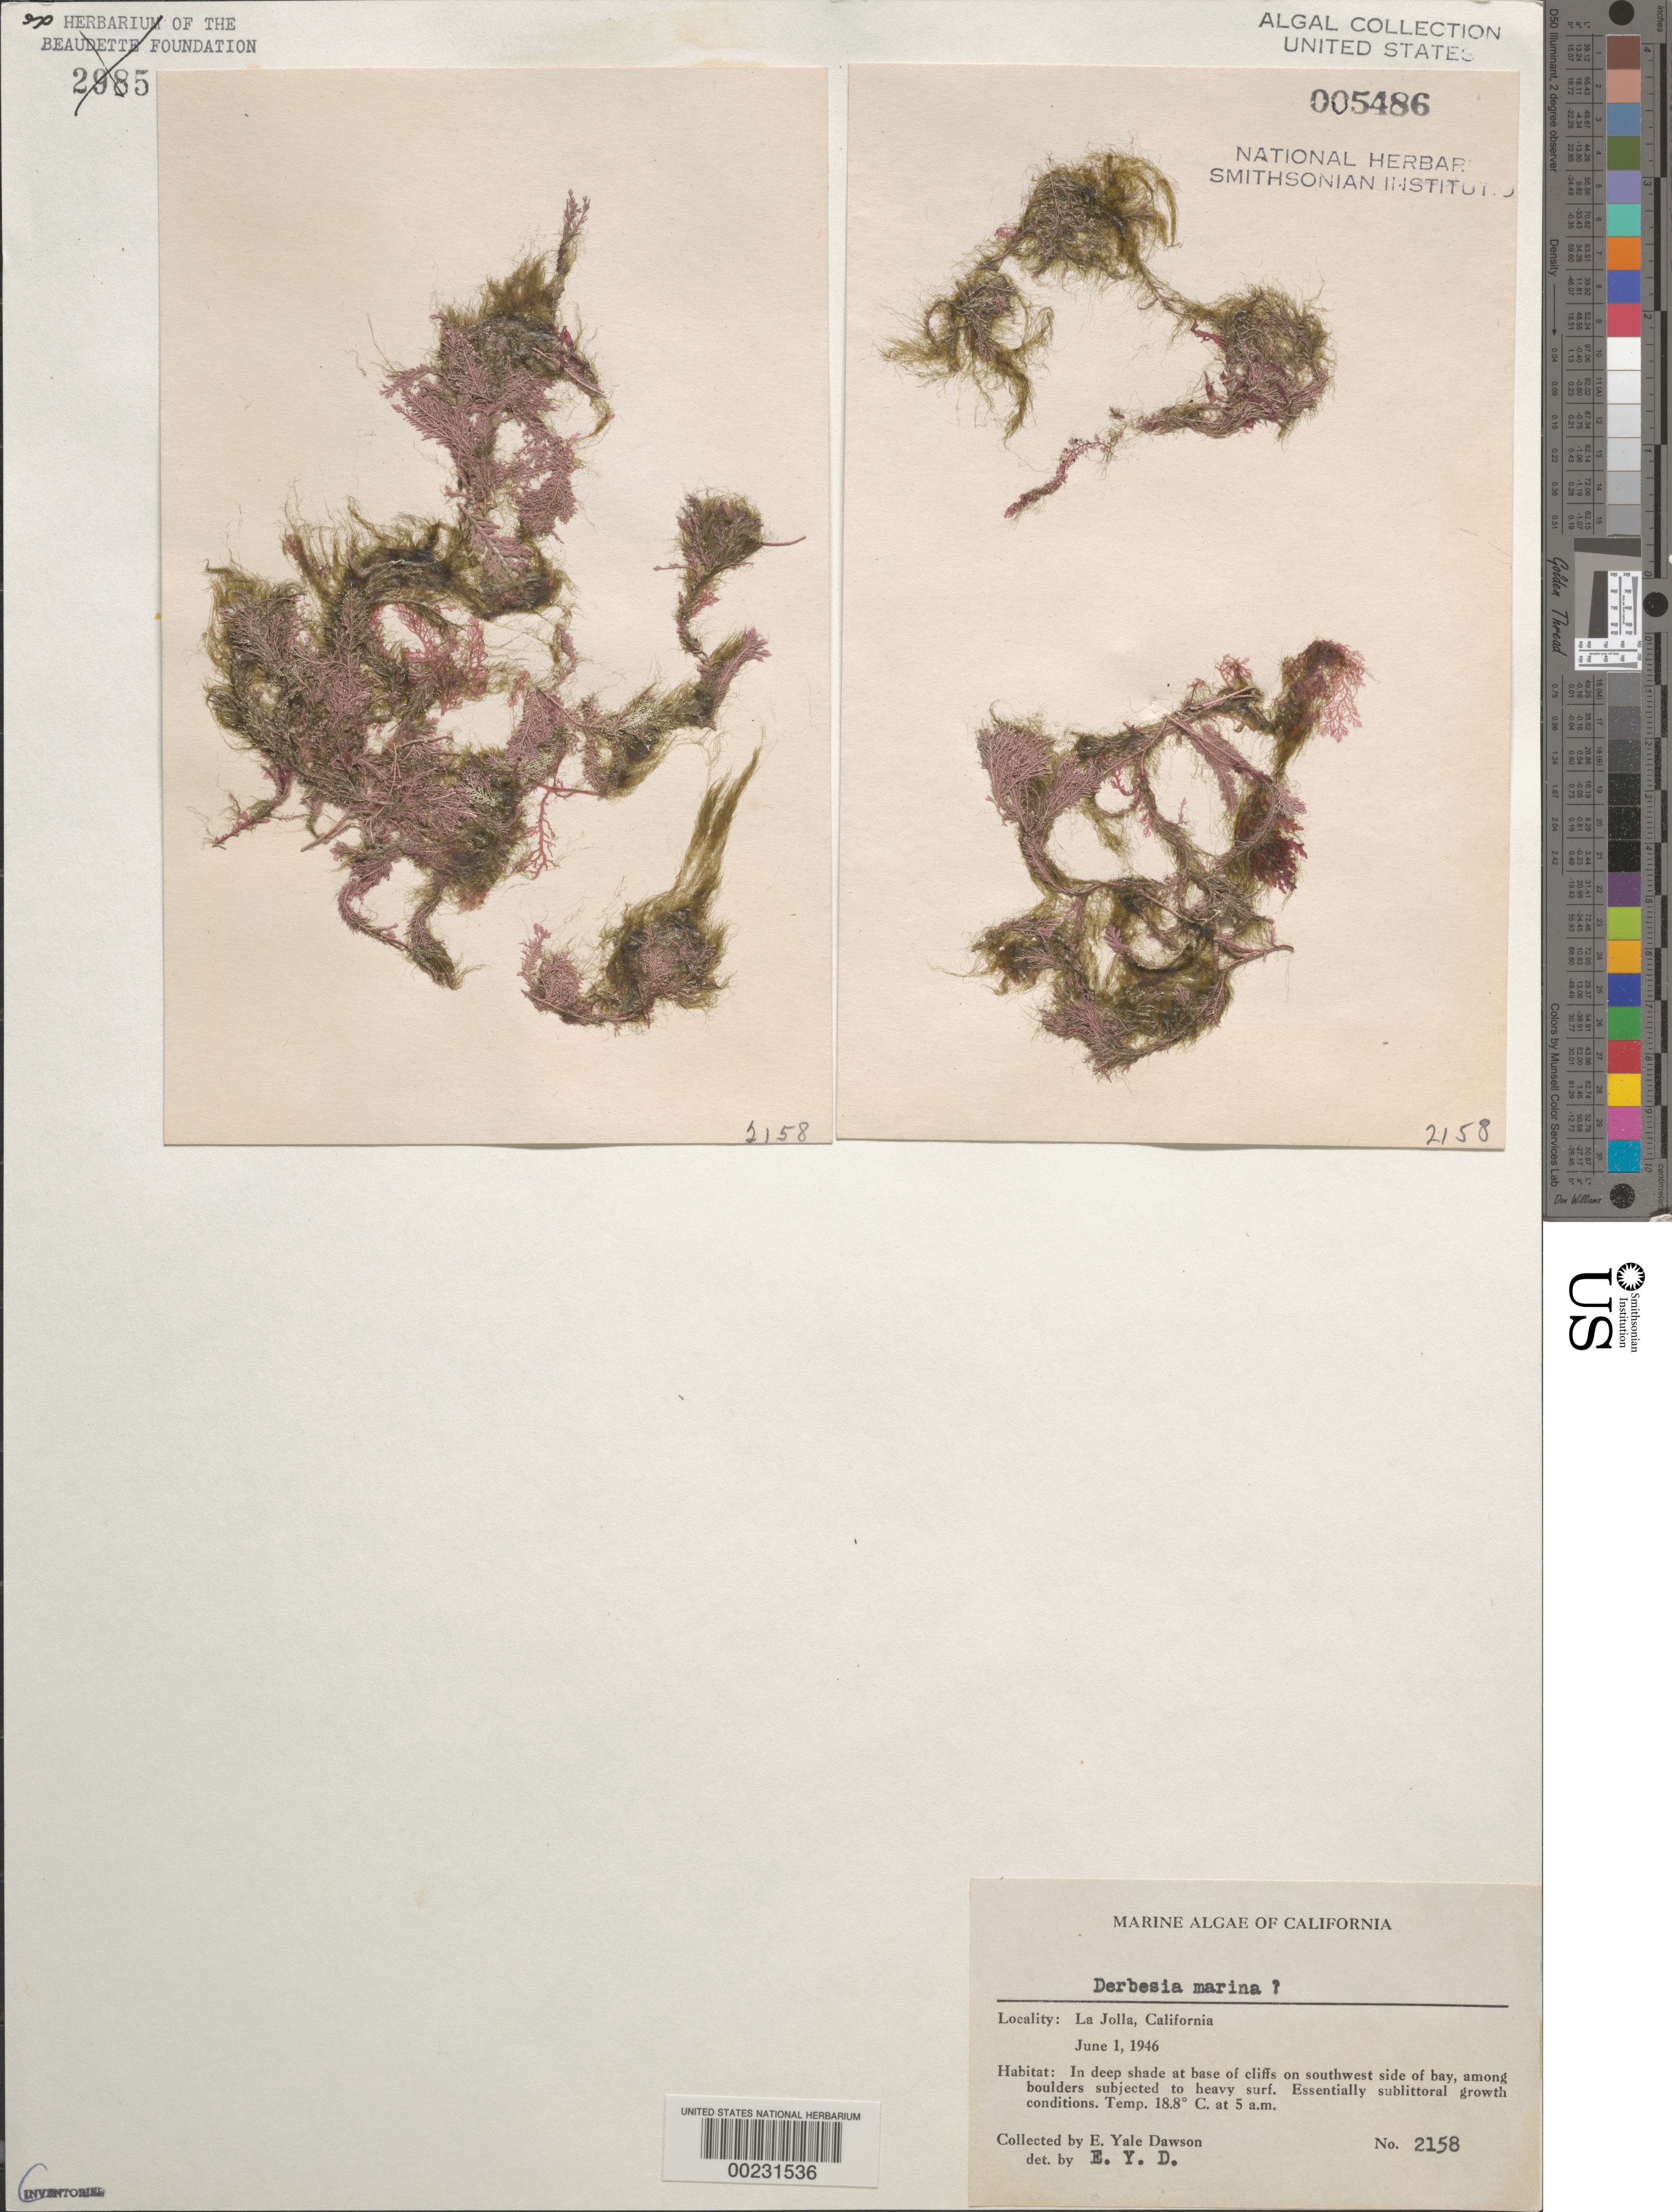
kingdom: Plantae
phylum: Chlorophyta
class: Ulvophyceae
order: Bryopsidales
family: Derbesiaceae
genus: Derbesia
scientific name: Derbesia marina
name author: (Lyngb.) Solier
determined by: Dawson, E. Y.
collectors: E. Y. Dawson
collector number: EYD 2158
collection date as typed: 01 Jun 1946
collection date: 1946-06-01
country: United States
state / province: California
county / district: San Diego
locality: La Jolla, southwest La Jolla Bay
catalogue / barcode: US 5486